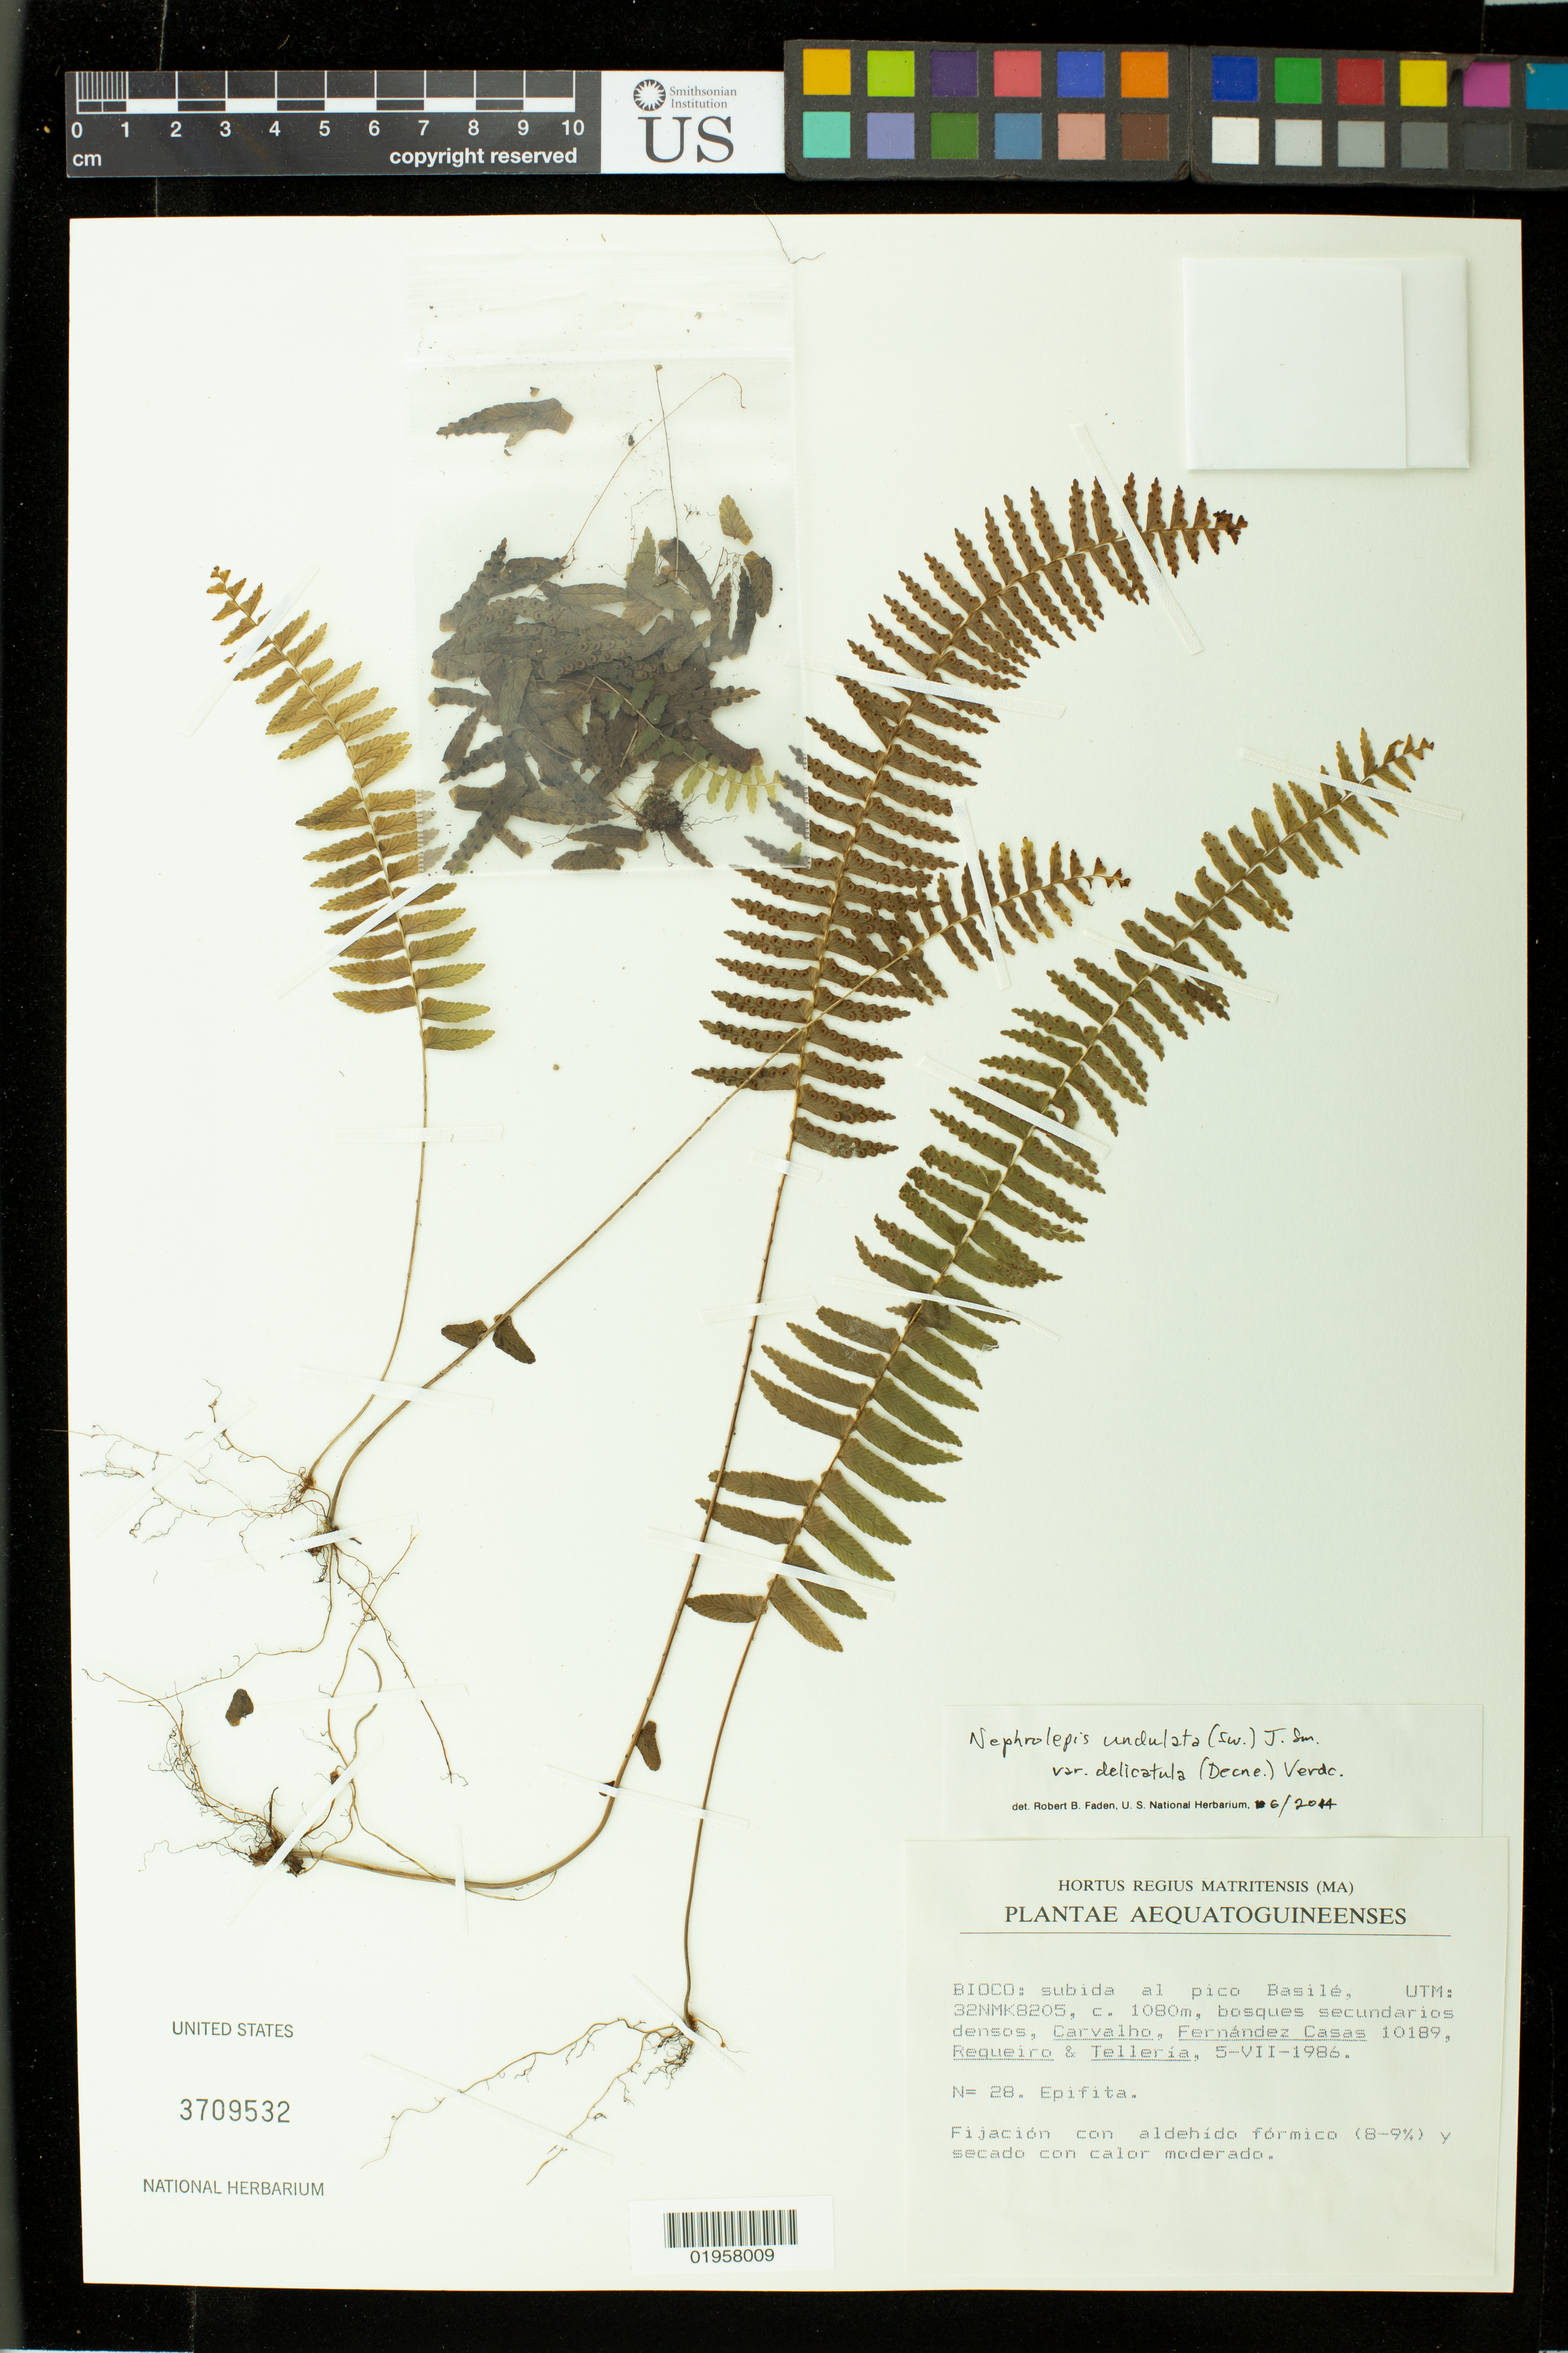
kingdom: Plantae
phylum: Tracheophyta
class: Polypodiopsida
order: Polypodiales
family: Nephrolepidaceae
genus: Nephrolepis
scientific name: Nephrolepis undulata var. delicatula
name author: (Decne.) Verdc.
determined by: Faden, Robert B., (US), Smithsonian Institution - National Museum of Natural History (UNITED STATES)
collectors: F. J. Fernández Casas, -- Carvalho, Requeiro, -- & -. Telleria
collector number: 10189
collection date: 1986-07-05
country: Equatorial Guinea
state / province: Bioko Norte / Bioko Sur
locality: Bioco [Bioko]: subida al pico Basilé, UTM: 32NMK8205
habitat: Bosques secundarios densos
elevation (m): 1080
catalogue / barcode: US 3709532